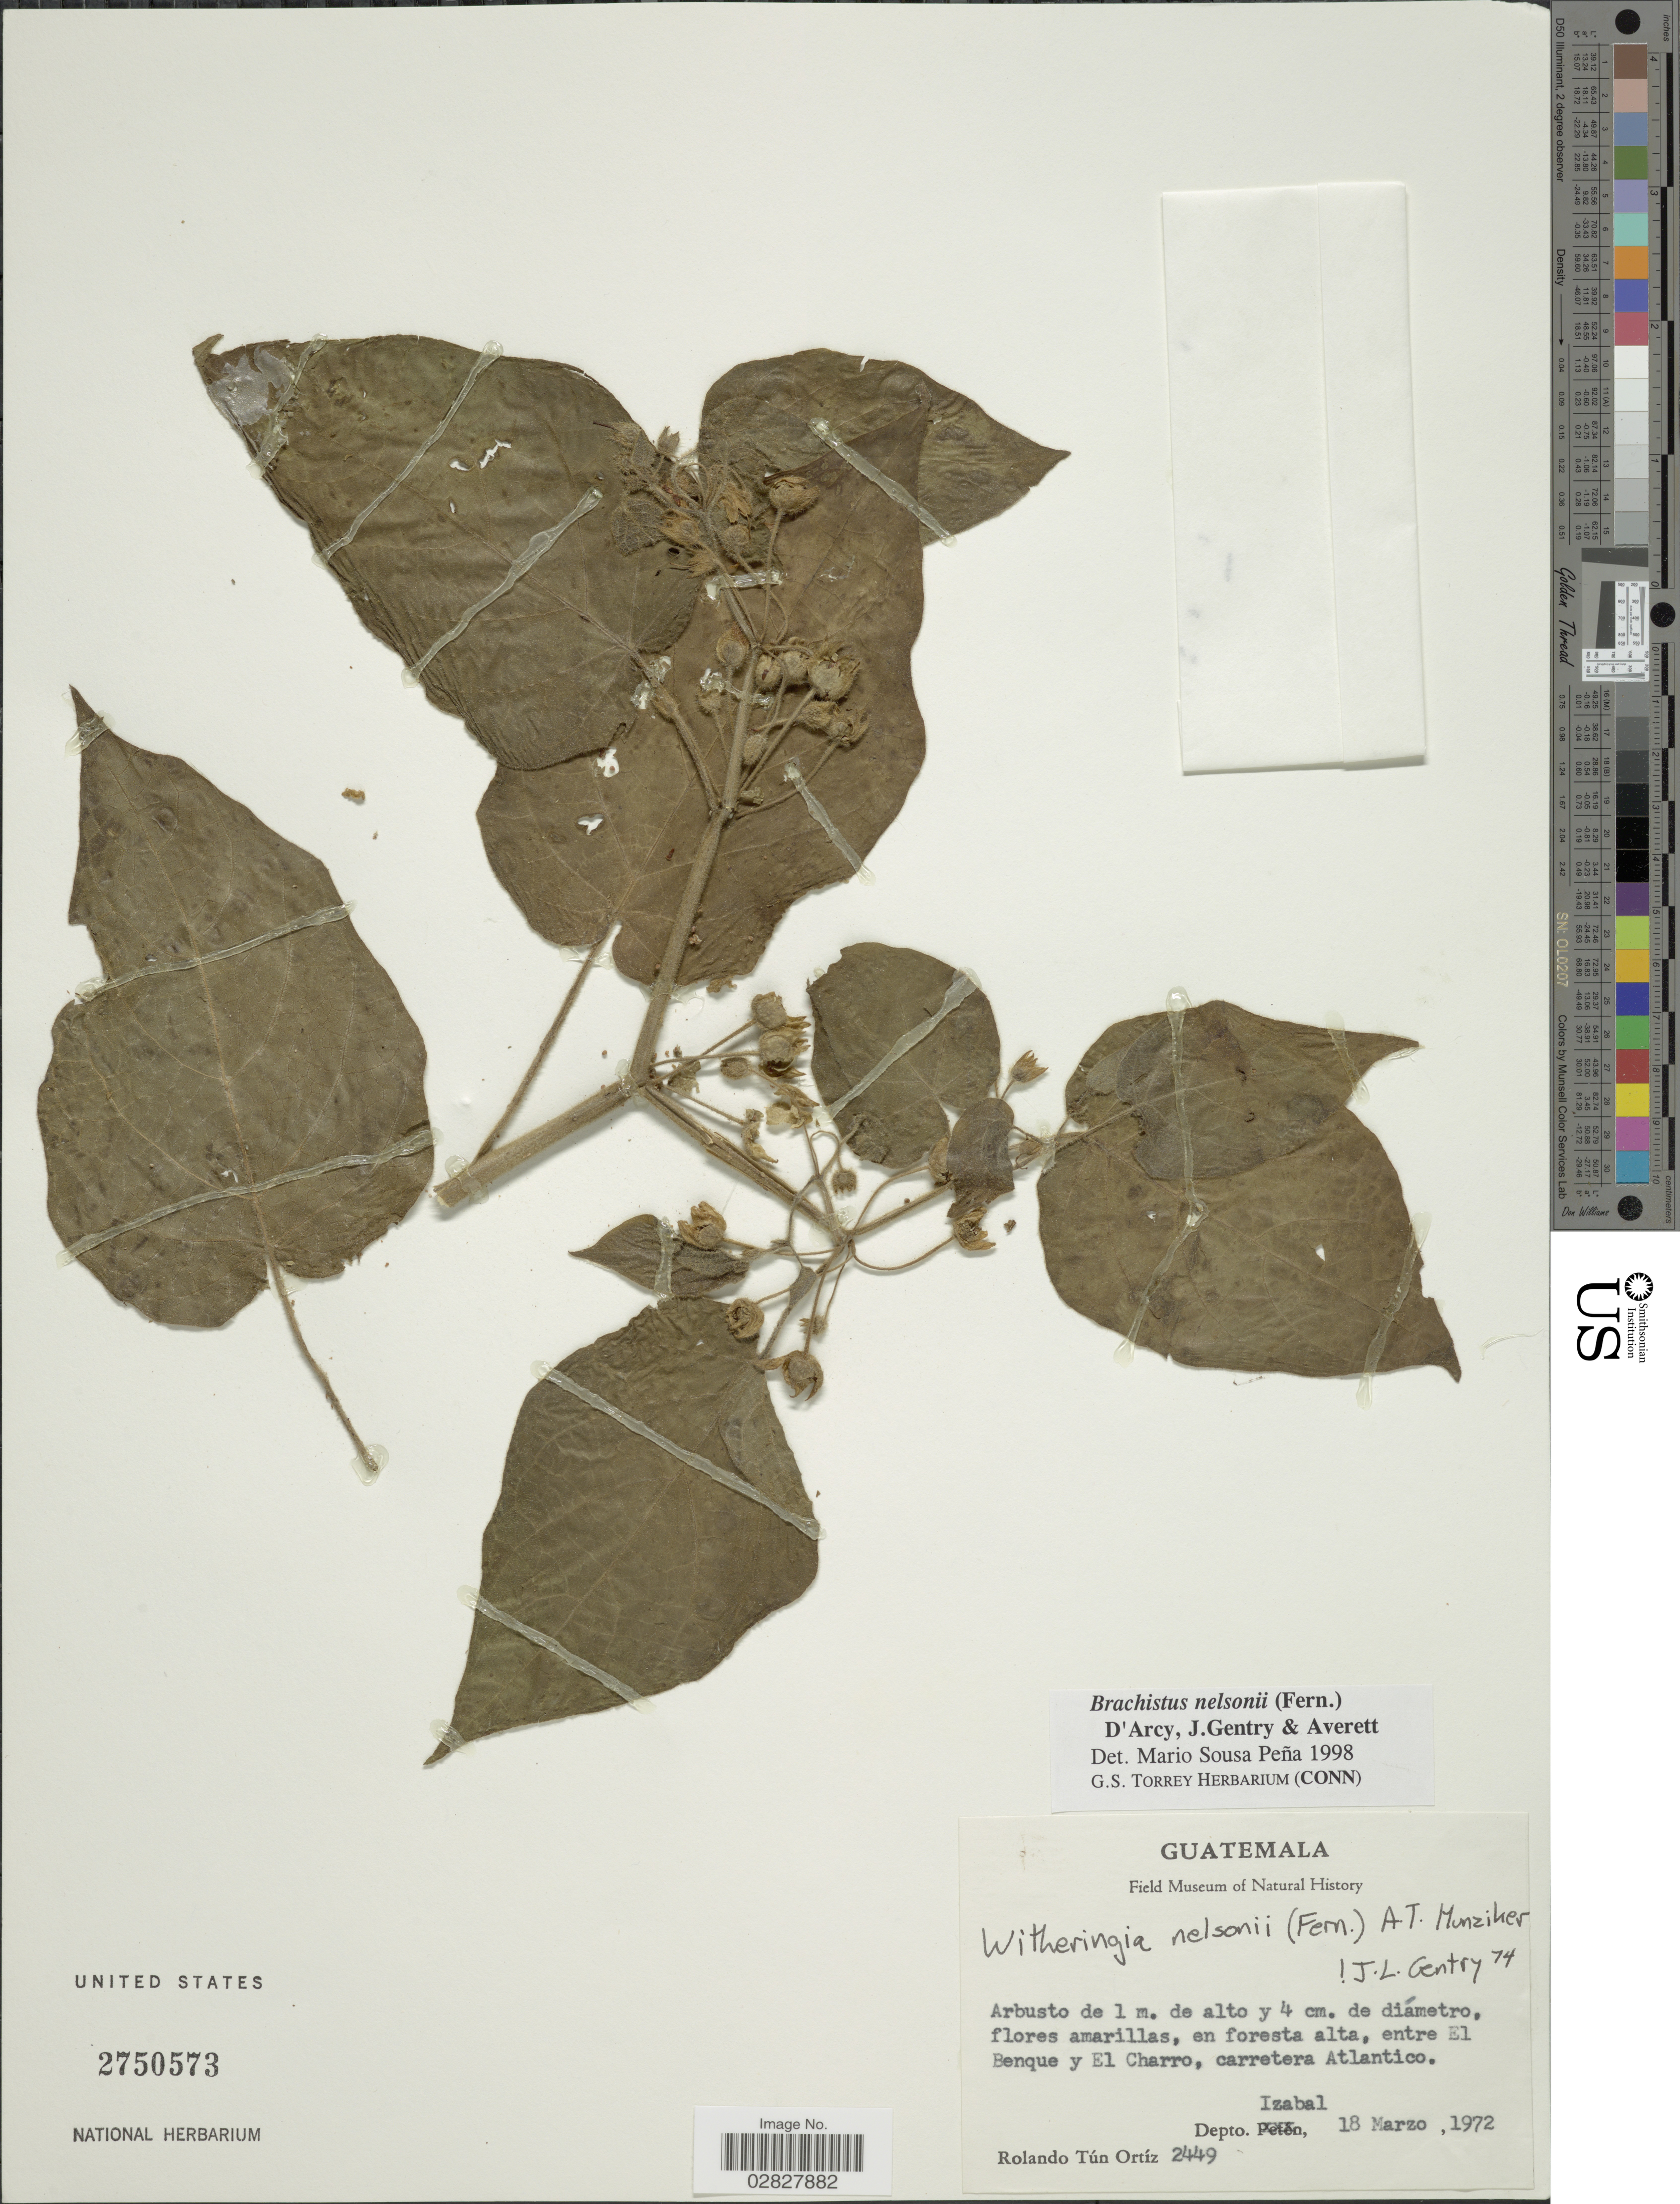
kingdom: Plantae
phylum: Tracheophyta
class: Magnoliopsida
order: Solanales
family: Solanaceae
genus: Brachistus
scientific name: Brachistus nelsonii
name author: (Fernald) D'Arcy et al.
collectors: R. T. Ortíz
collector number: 2449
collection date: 1972-03-18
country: Guatemala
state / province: Izabal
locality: Entre El Benque y El Charro, carretera Atlantico, Depto. Izabal.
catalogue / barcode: US 2750573